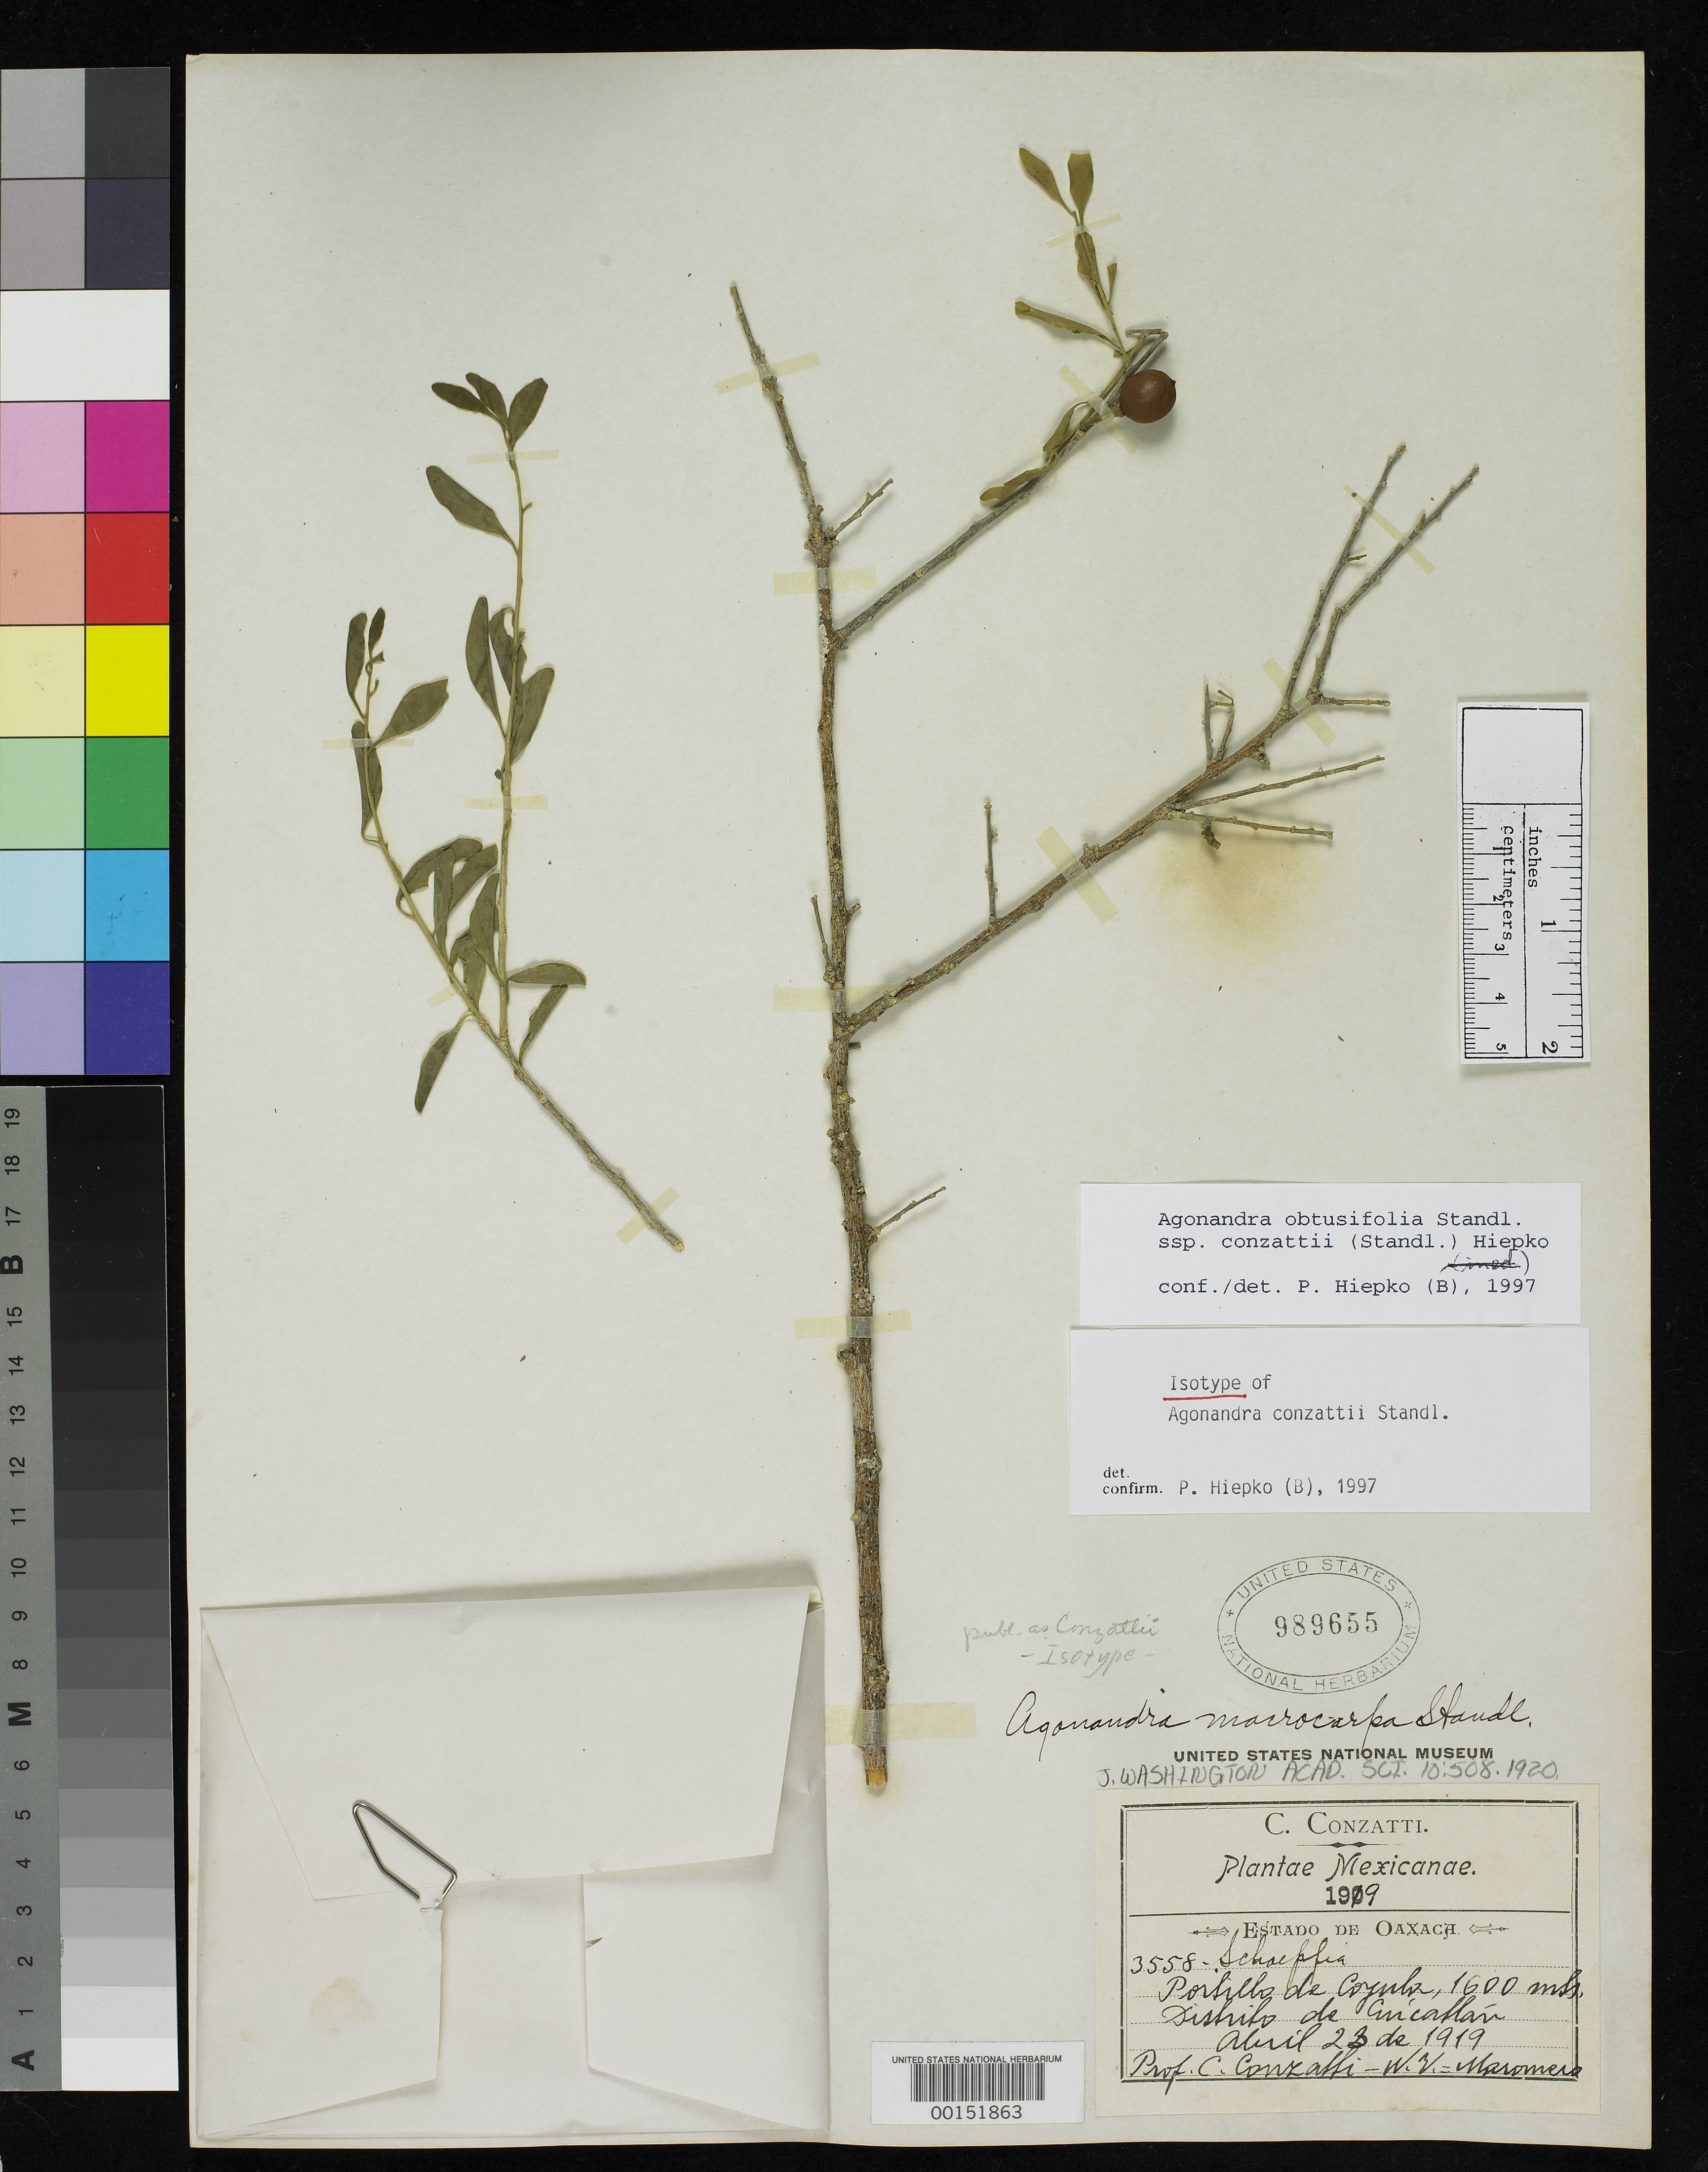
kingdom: Plantae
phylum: Tracheophyta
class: Magnoliopsida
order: Santalales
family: Opiliaceae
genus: Agonandra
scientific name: Agonandra conzattii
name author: Standl.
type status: Isotype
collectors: C. Conzatti & W. Maromero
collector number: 3558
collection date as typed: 23 Apr 1919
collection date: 1919-04-23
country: Mexico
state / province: Oaxaca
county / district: Cuicatlan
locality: Portillo de Coyula.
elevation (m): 1600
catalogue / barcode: US 989655